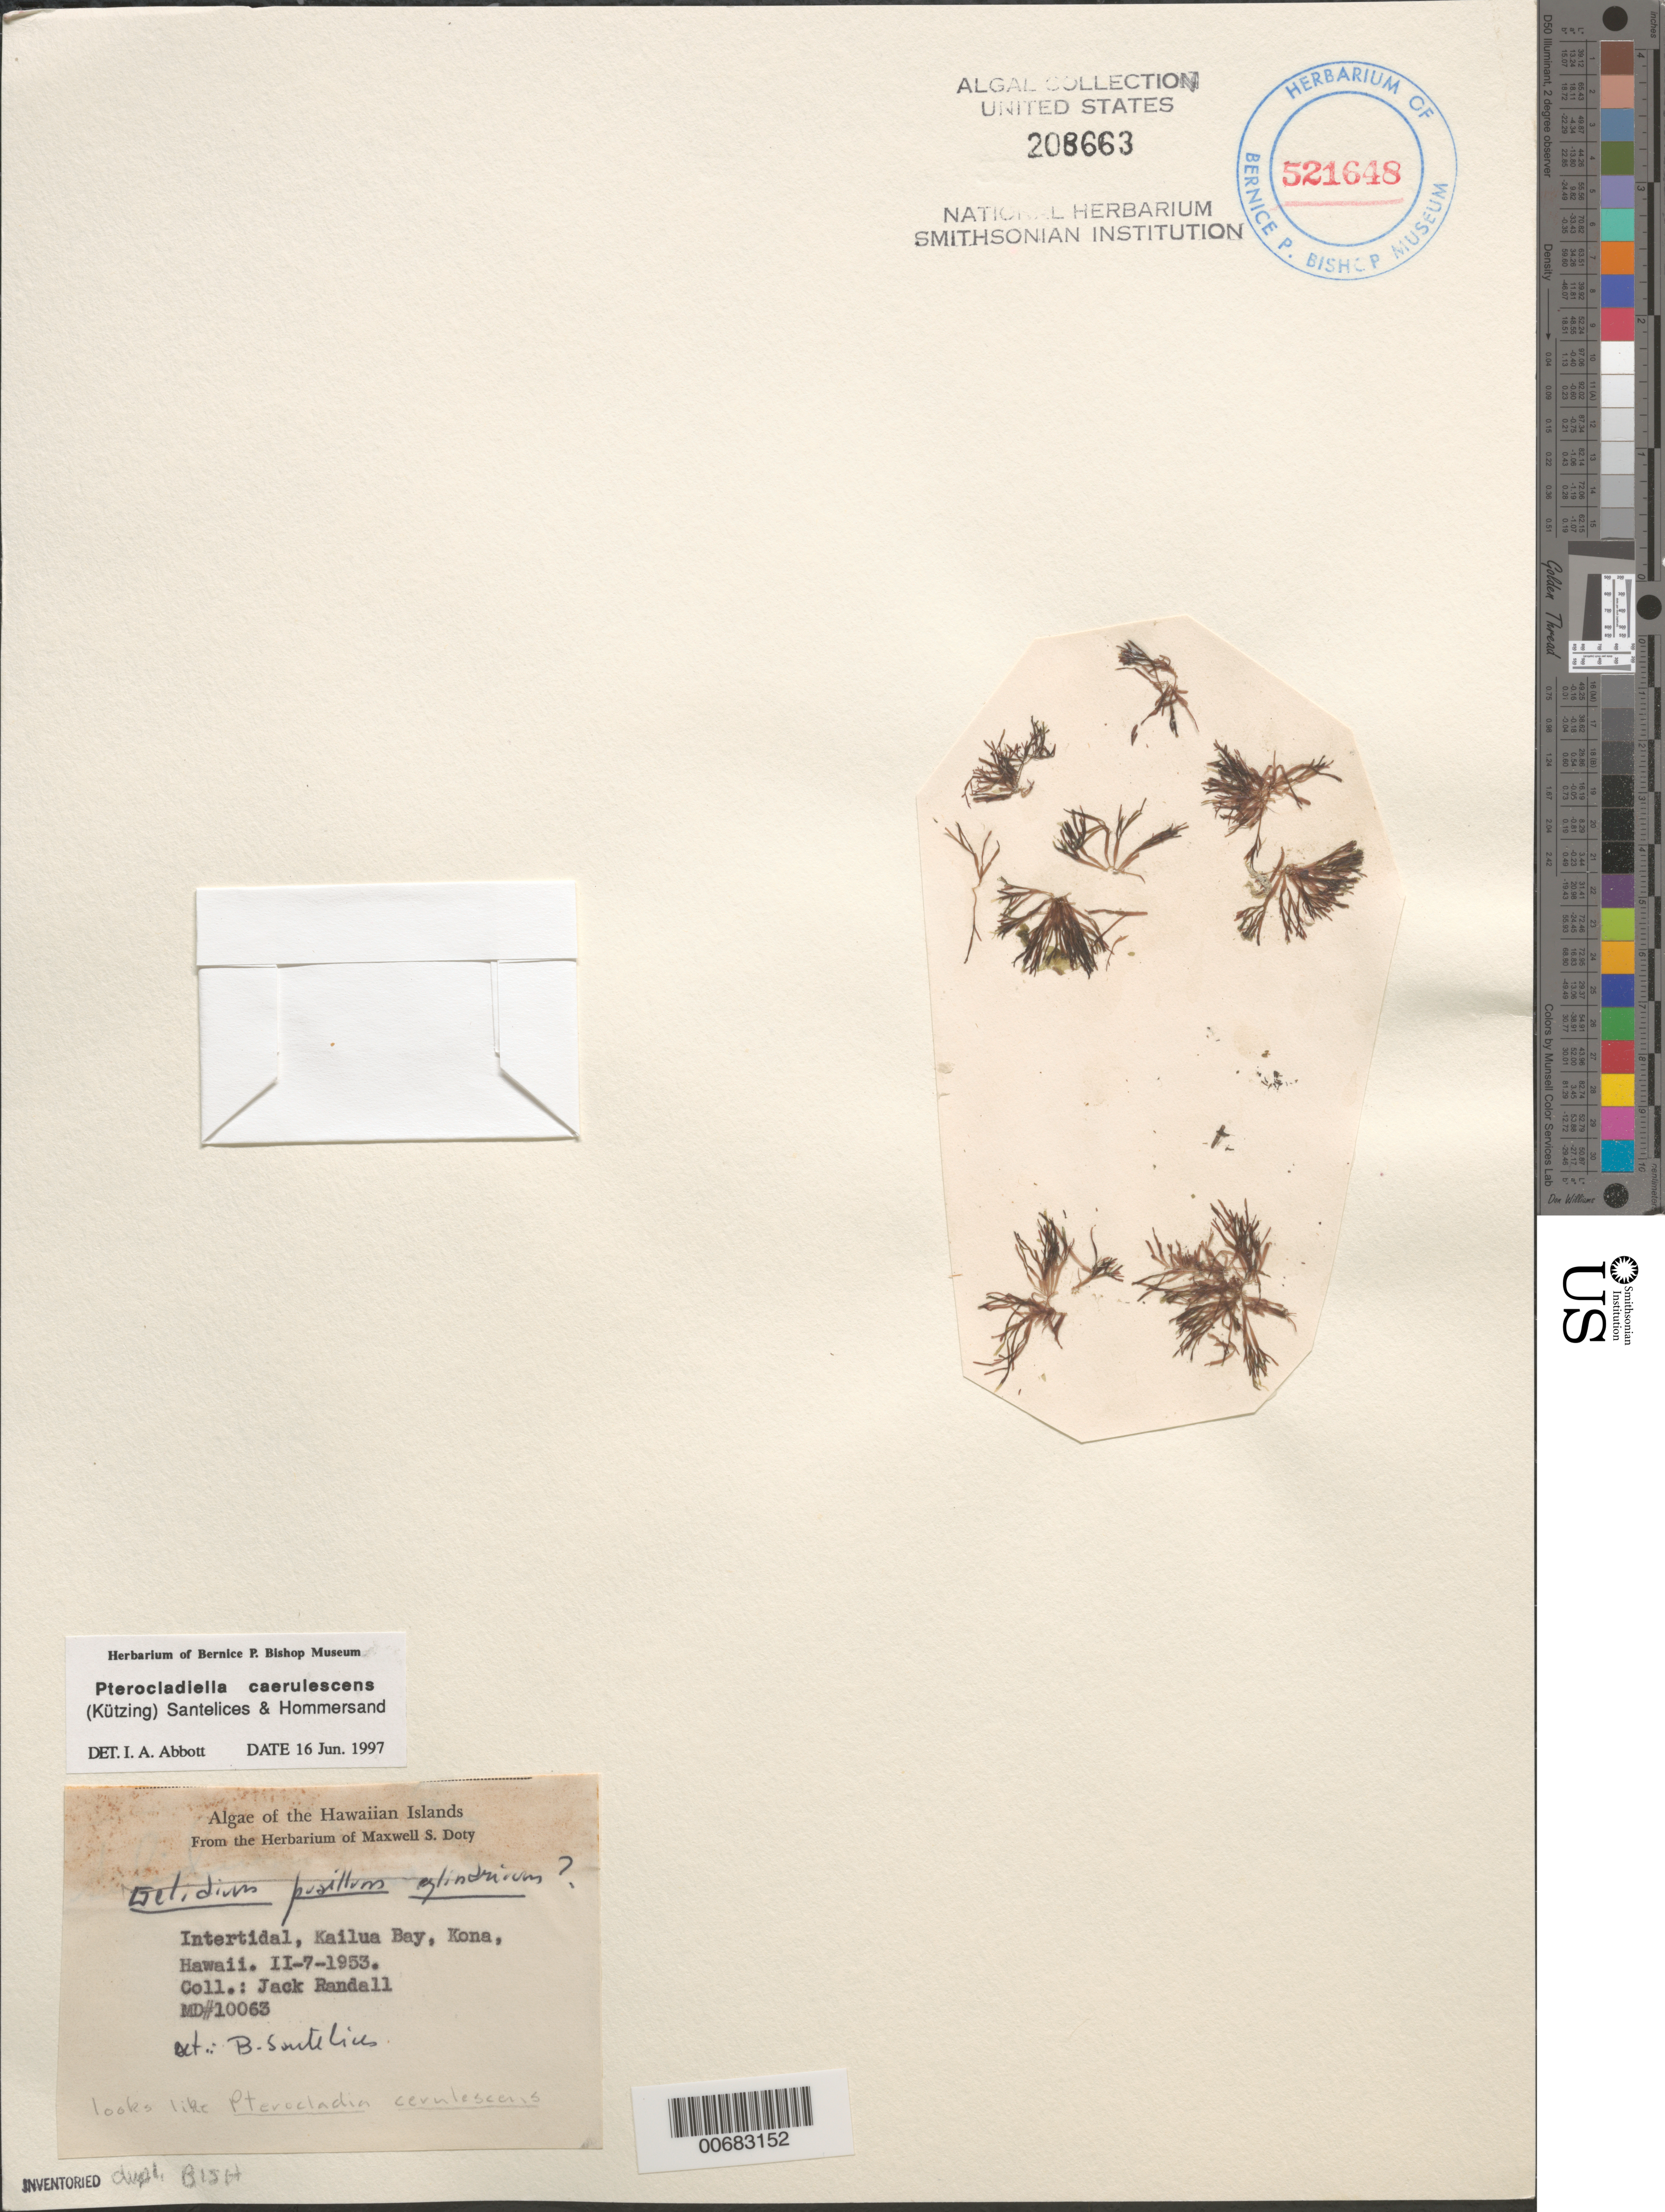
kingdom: Plantae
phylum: Rhodophyta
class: Florideophyceae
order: Gelidiales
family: Pterocladiaceae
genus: Pterocladiella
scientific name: Pterocladiella caerulescens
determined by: Abbott, Isabella A.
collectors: J. Randall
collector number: MSD 10063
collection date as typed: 07 Feb 1953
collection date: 1953-02-07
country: United States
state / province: Hawaii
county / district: Hawaii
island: Hawaii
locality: Kailua Bay, Kona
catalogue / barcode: US 208663